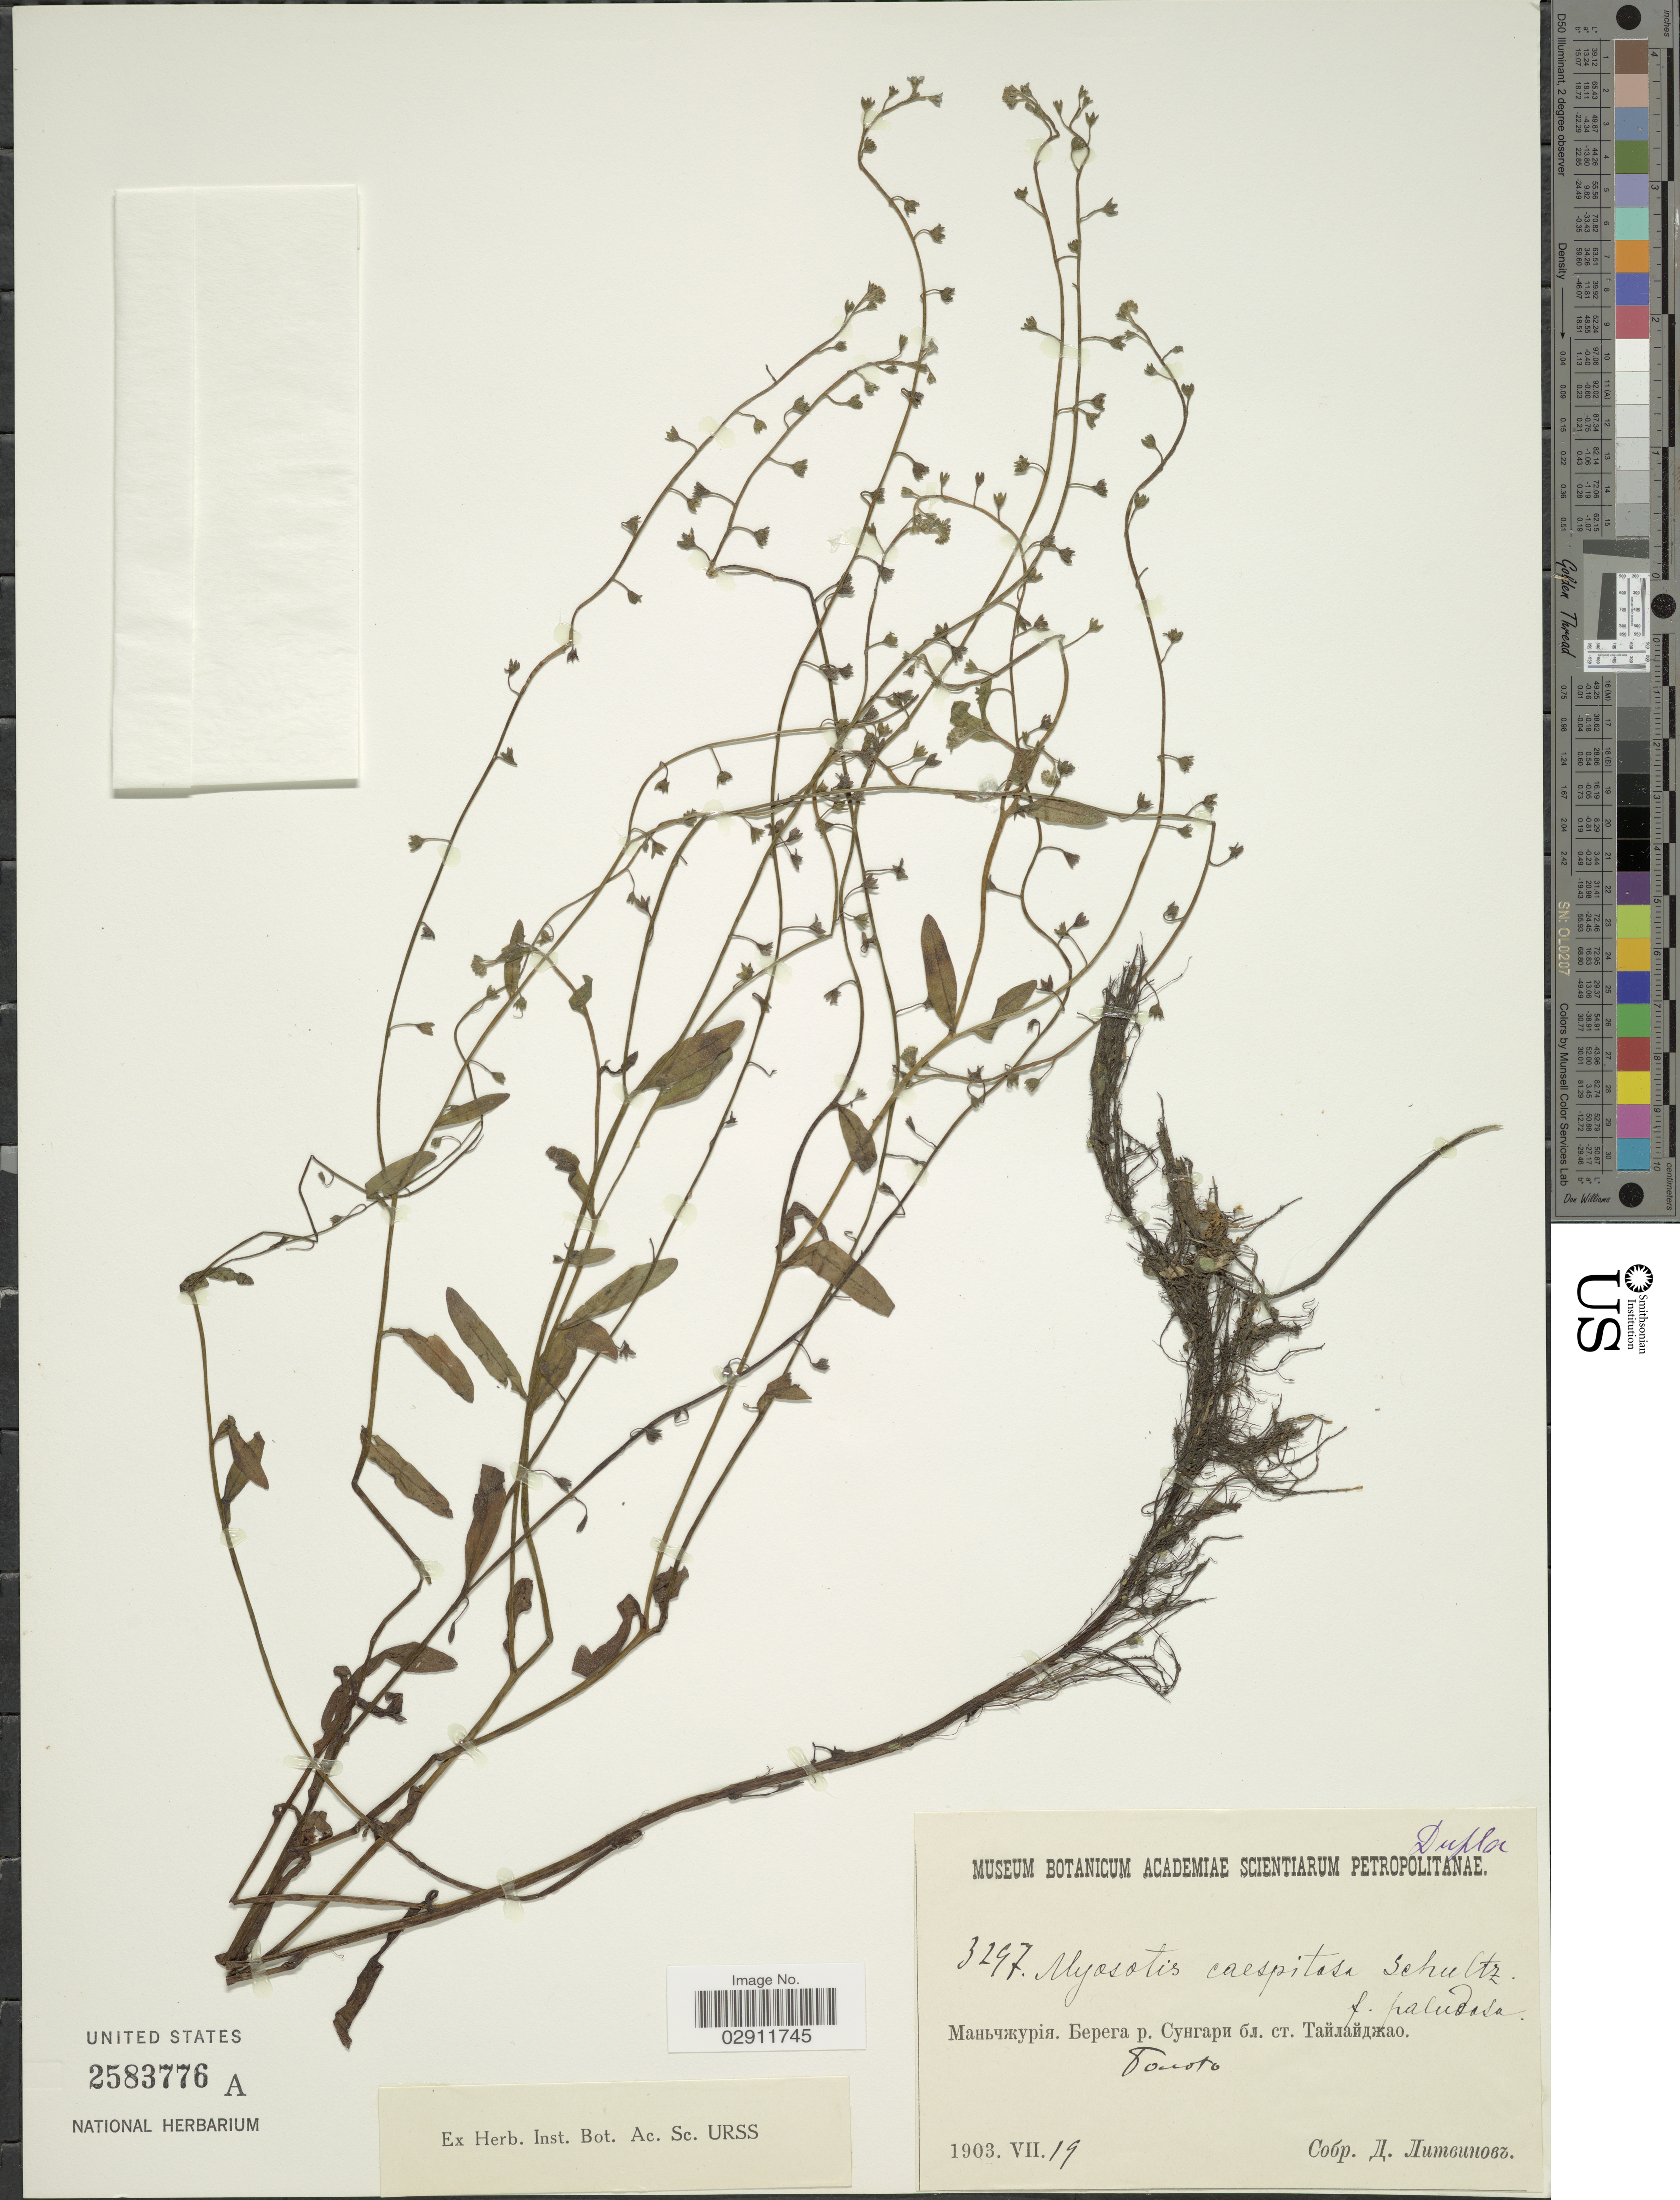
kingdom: Plantae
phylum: Tracheophyta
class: Magnoliopsida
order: Boraginales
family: Boraginaceae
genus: Myosotis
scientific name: Myosotis caespitosa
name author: Schultz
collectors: D. Litvinov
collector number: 3297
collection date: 1903-07-19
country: Mongolia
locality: Shores of Sungar River near village Tailaijao.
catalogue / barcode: US 2583776A